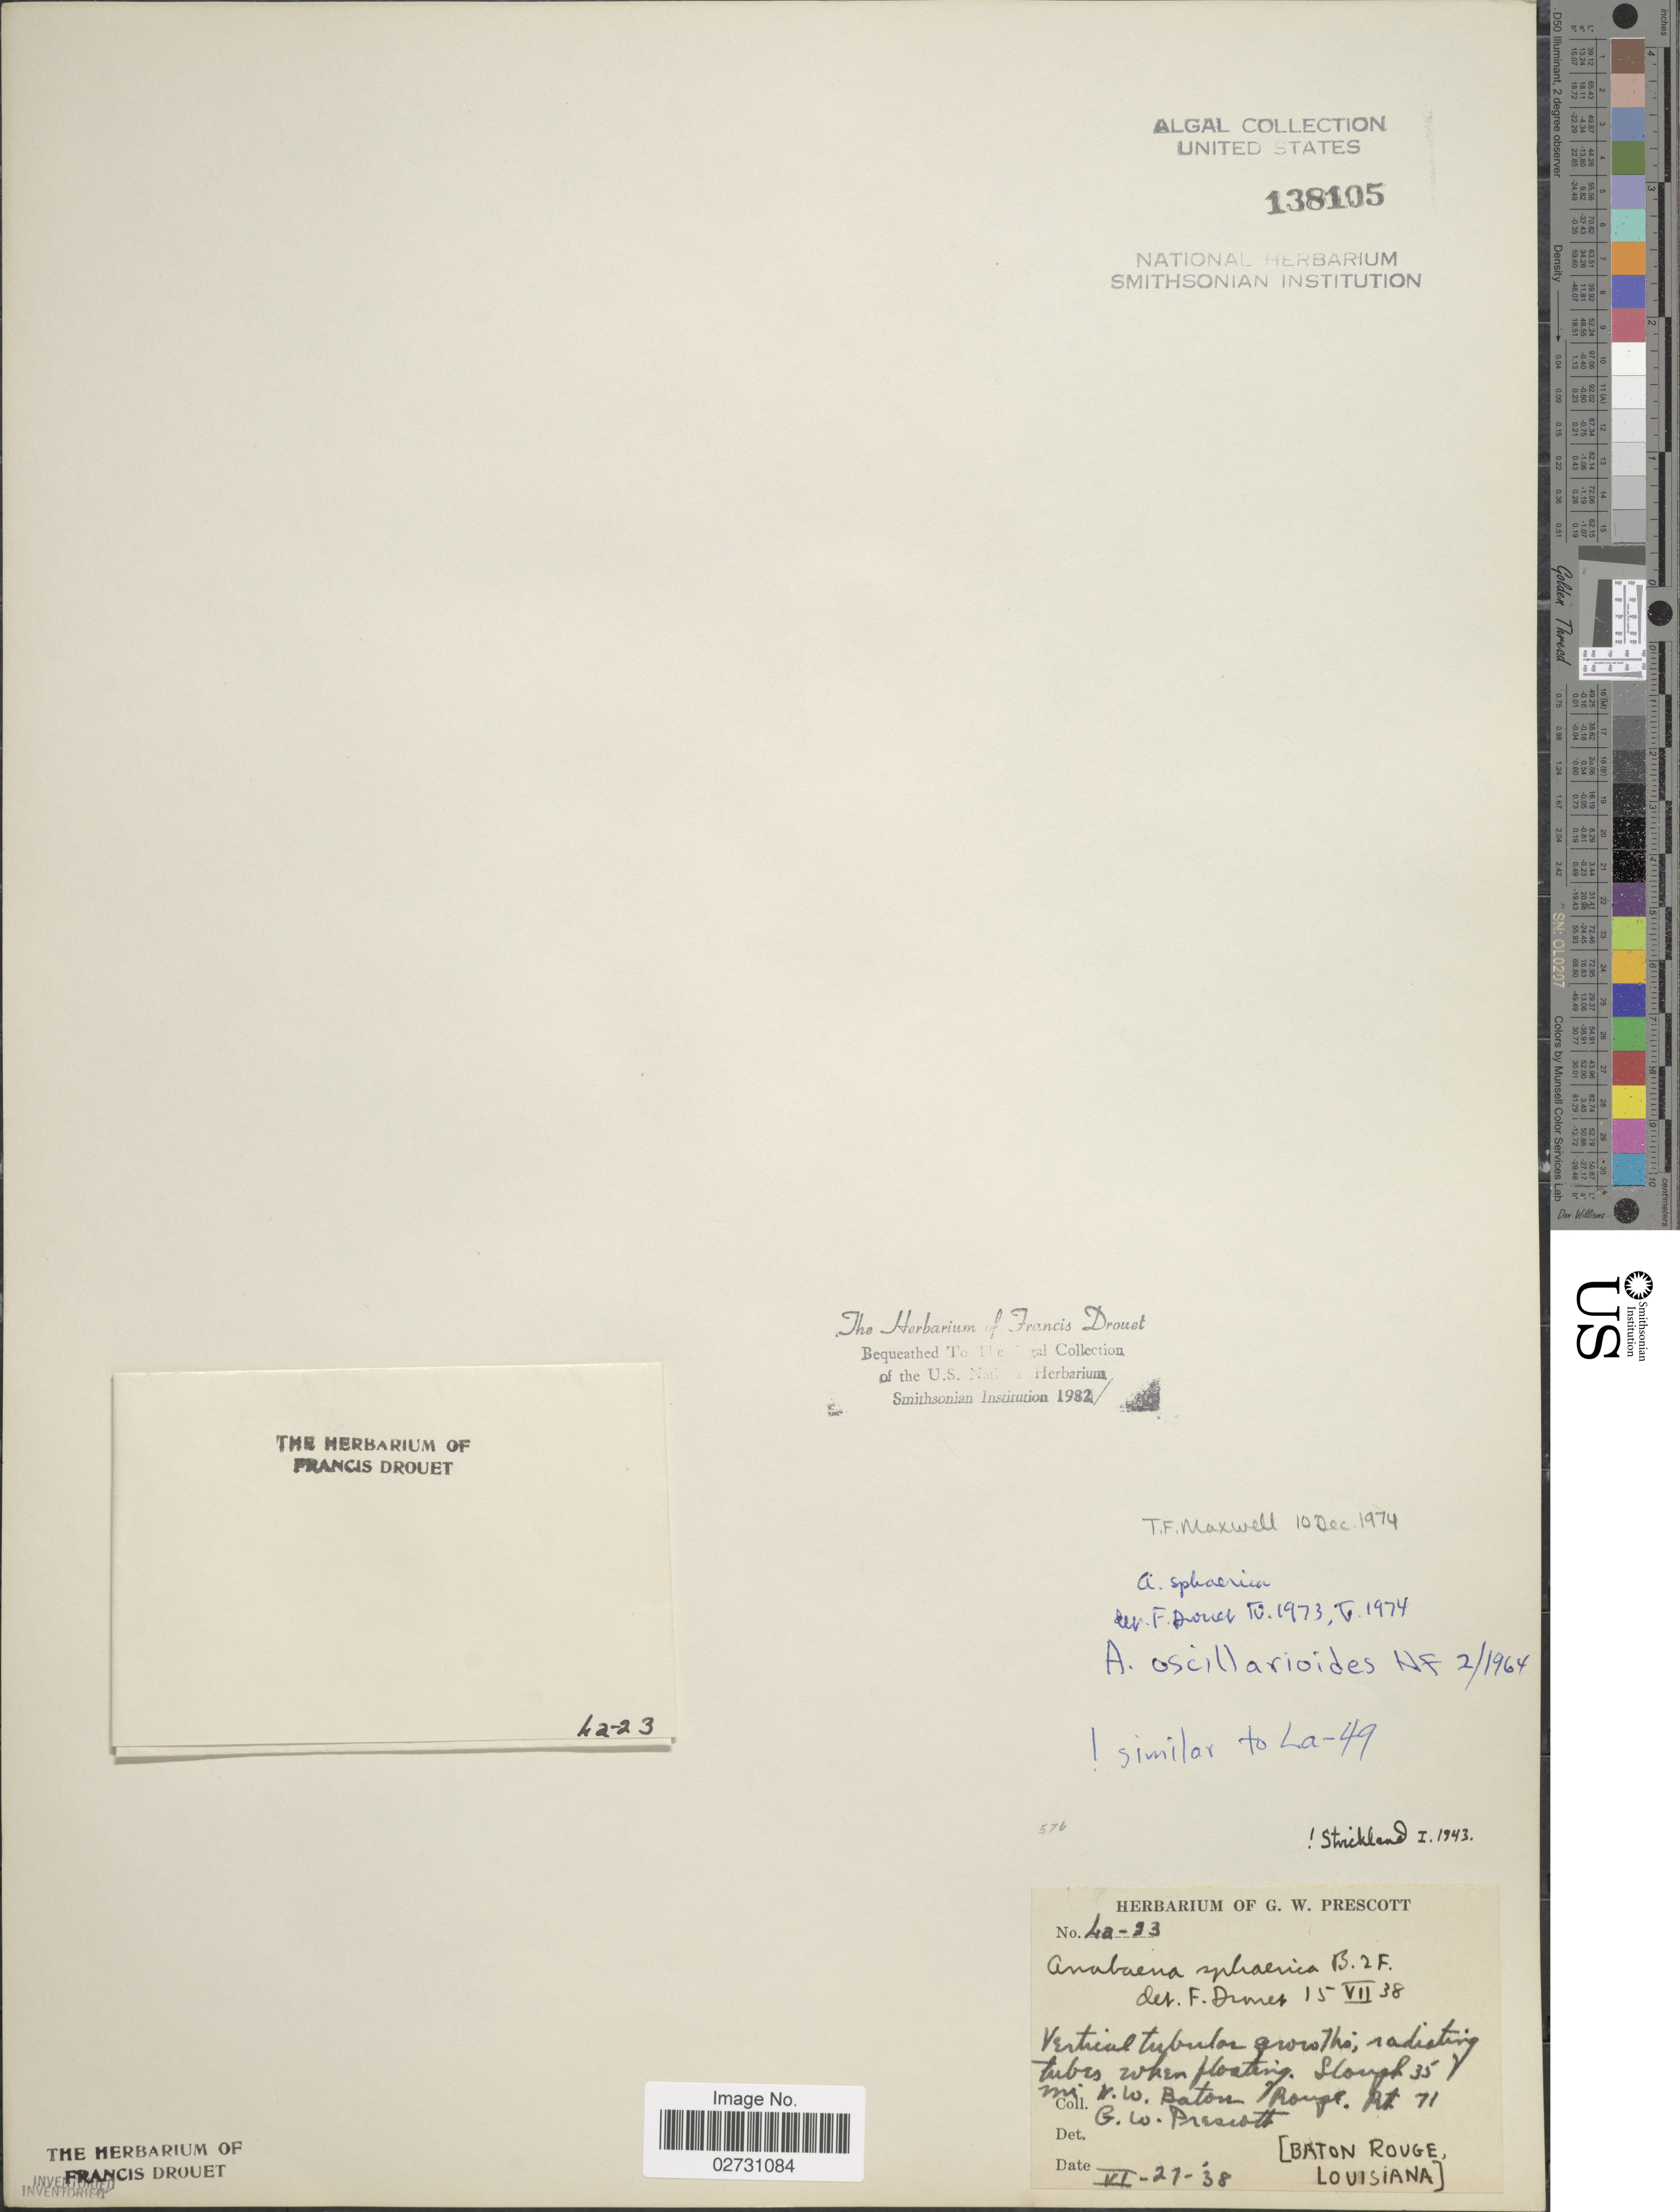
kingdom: Bacteria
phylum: Cyanobacteria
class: Cyanobacteriia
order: Cyanobacteriales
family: Nostocaceae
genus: Anabaena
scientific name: Anabaena oscillarioides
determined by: Drouet, F. E.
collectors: G. Prescott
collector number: La33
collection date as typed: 27 Jun 1938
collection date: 1938-06-27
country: United States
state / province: Louisiana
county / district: East Baton Rouge Parish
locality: Baton Rouge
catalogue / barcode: US 138105